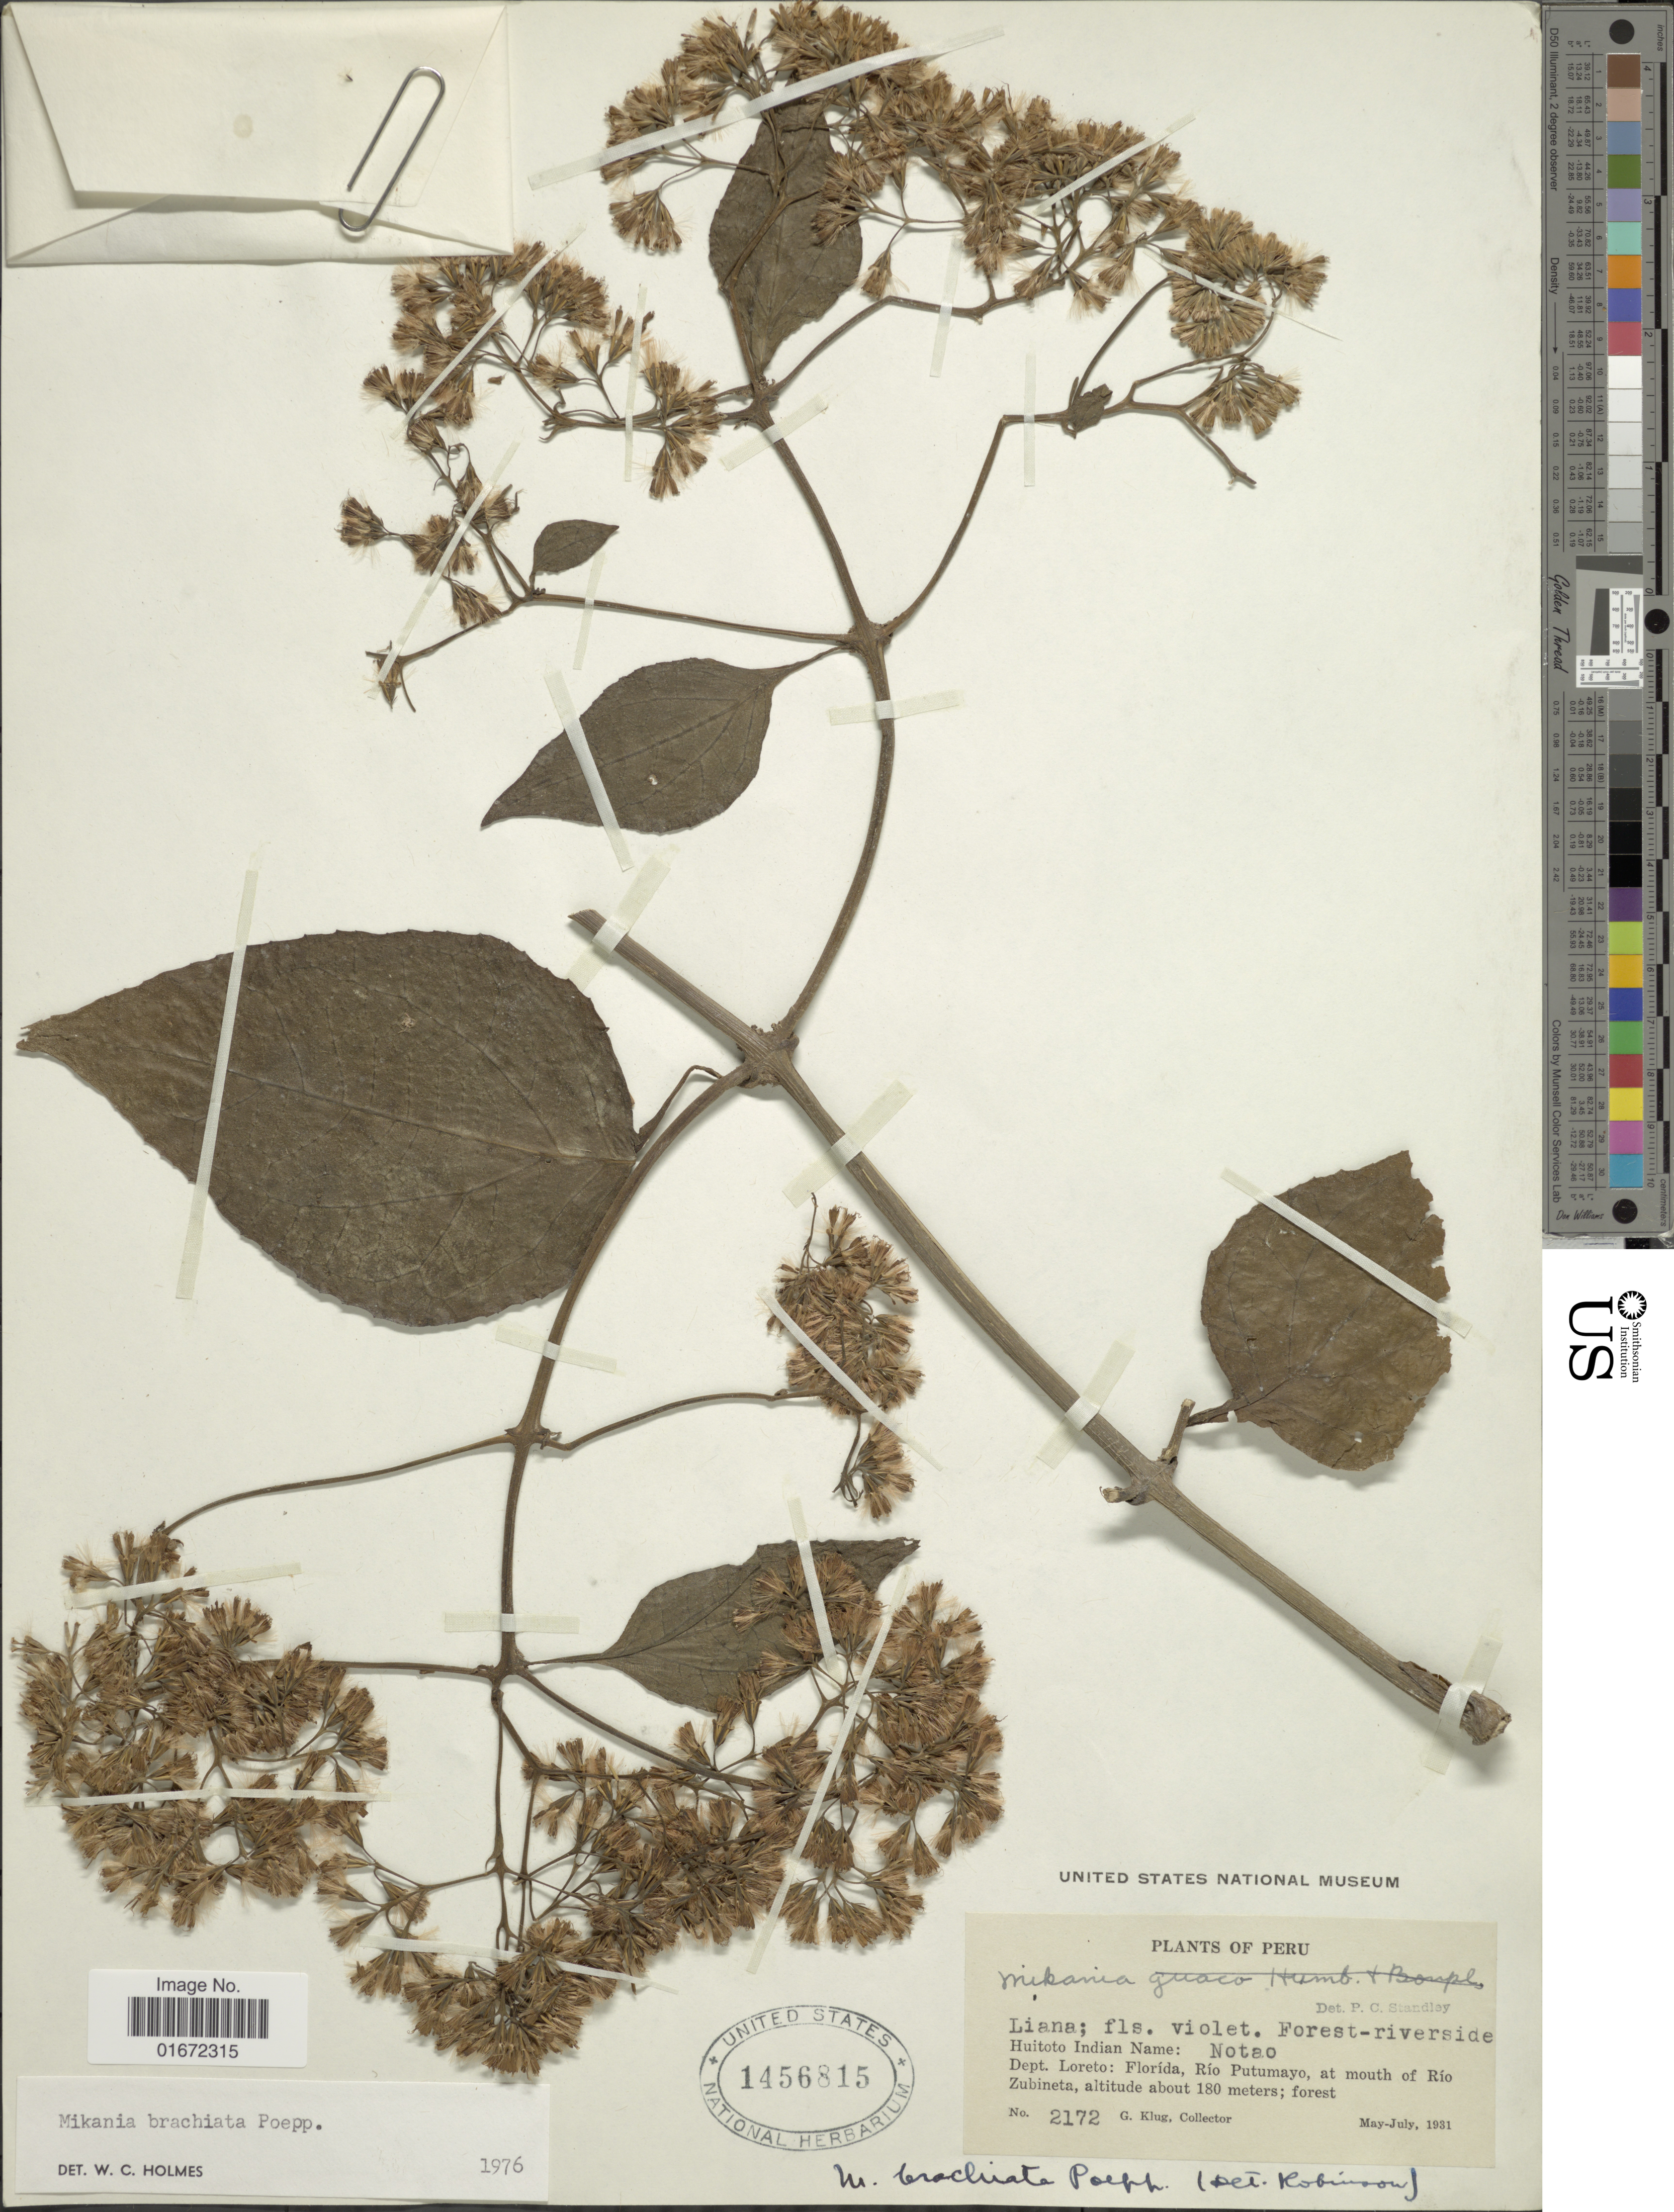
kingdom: Plantae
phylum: Tracheophyta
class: Magnoliopsida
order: Asterales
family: Asteraceae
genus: Mikania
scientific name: Mikania guaco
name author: Humb. & Bonpl.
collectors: G. Klug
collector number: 2172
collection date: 1931-05/1931-07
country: Peru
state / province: Loreto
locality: Dept. Loreto: Florída, Río Putumayo, at mouth of Río Zubineta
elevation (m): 180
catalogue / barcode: US 1456815